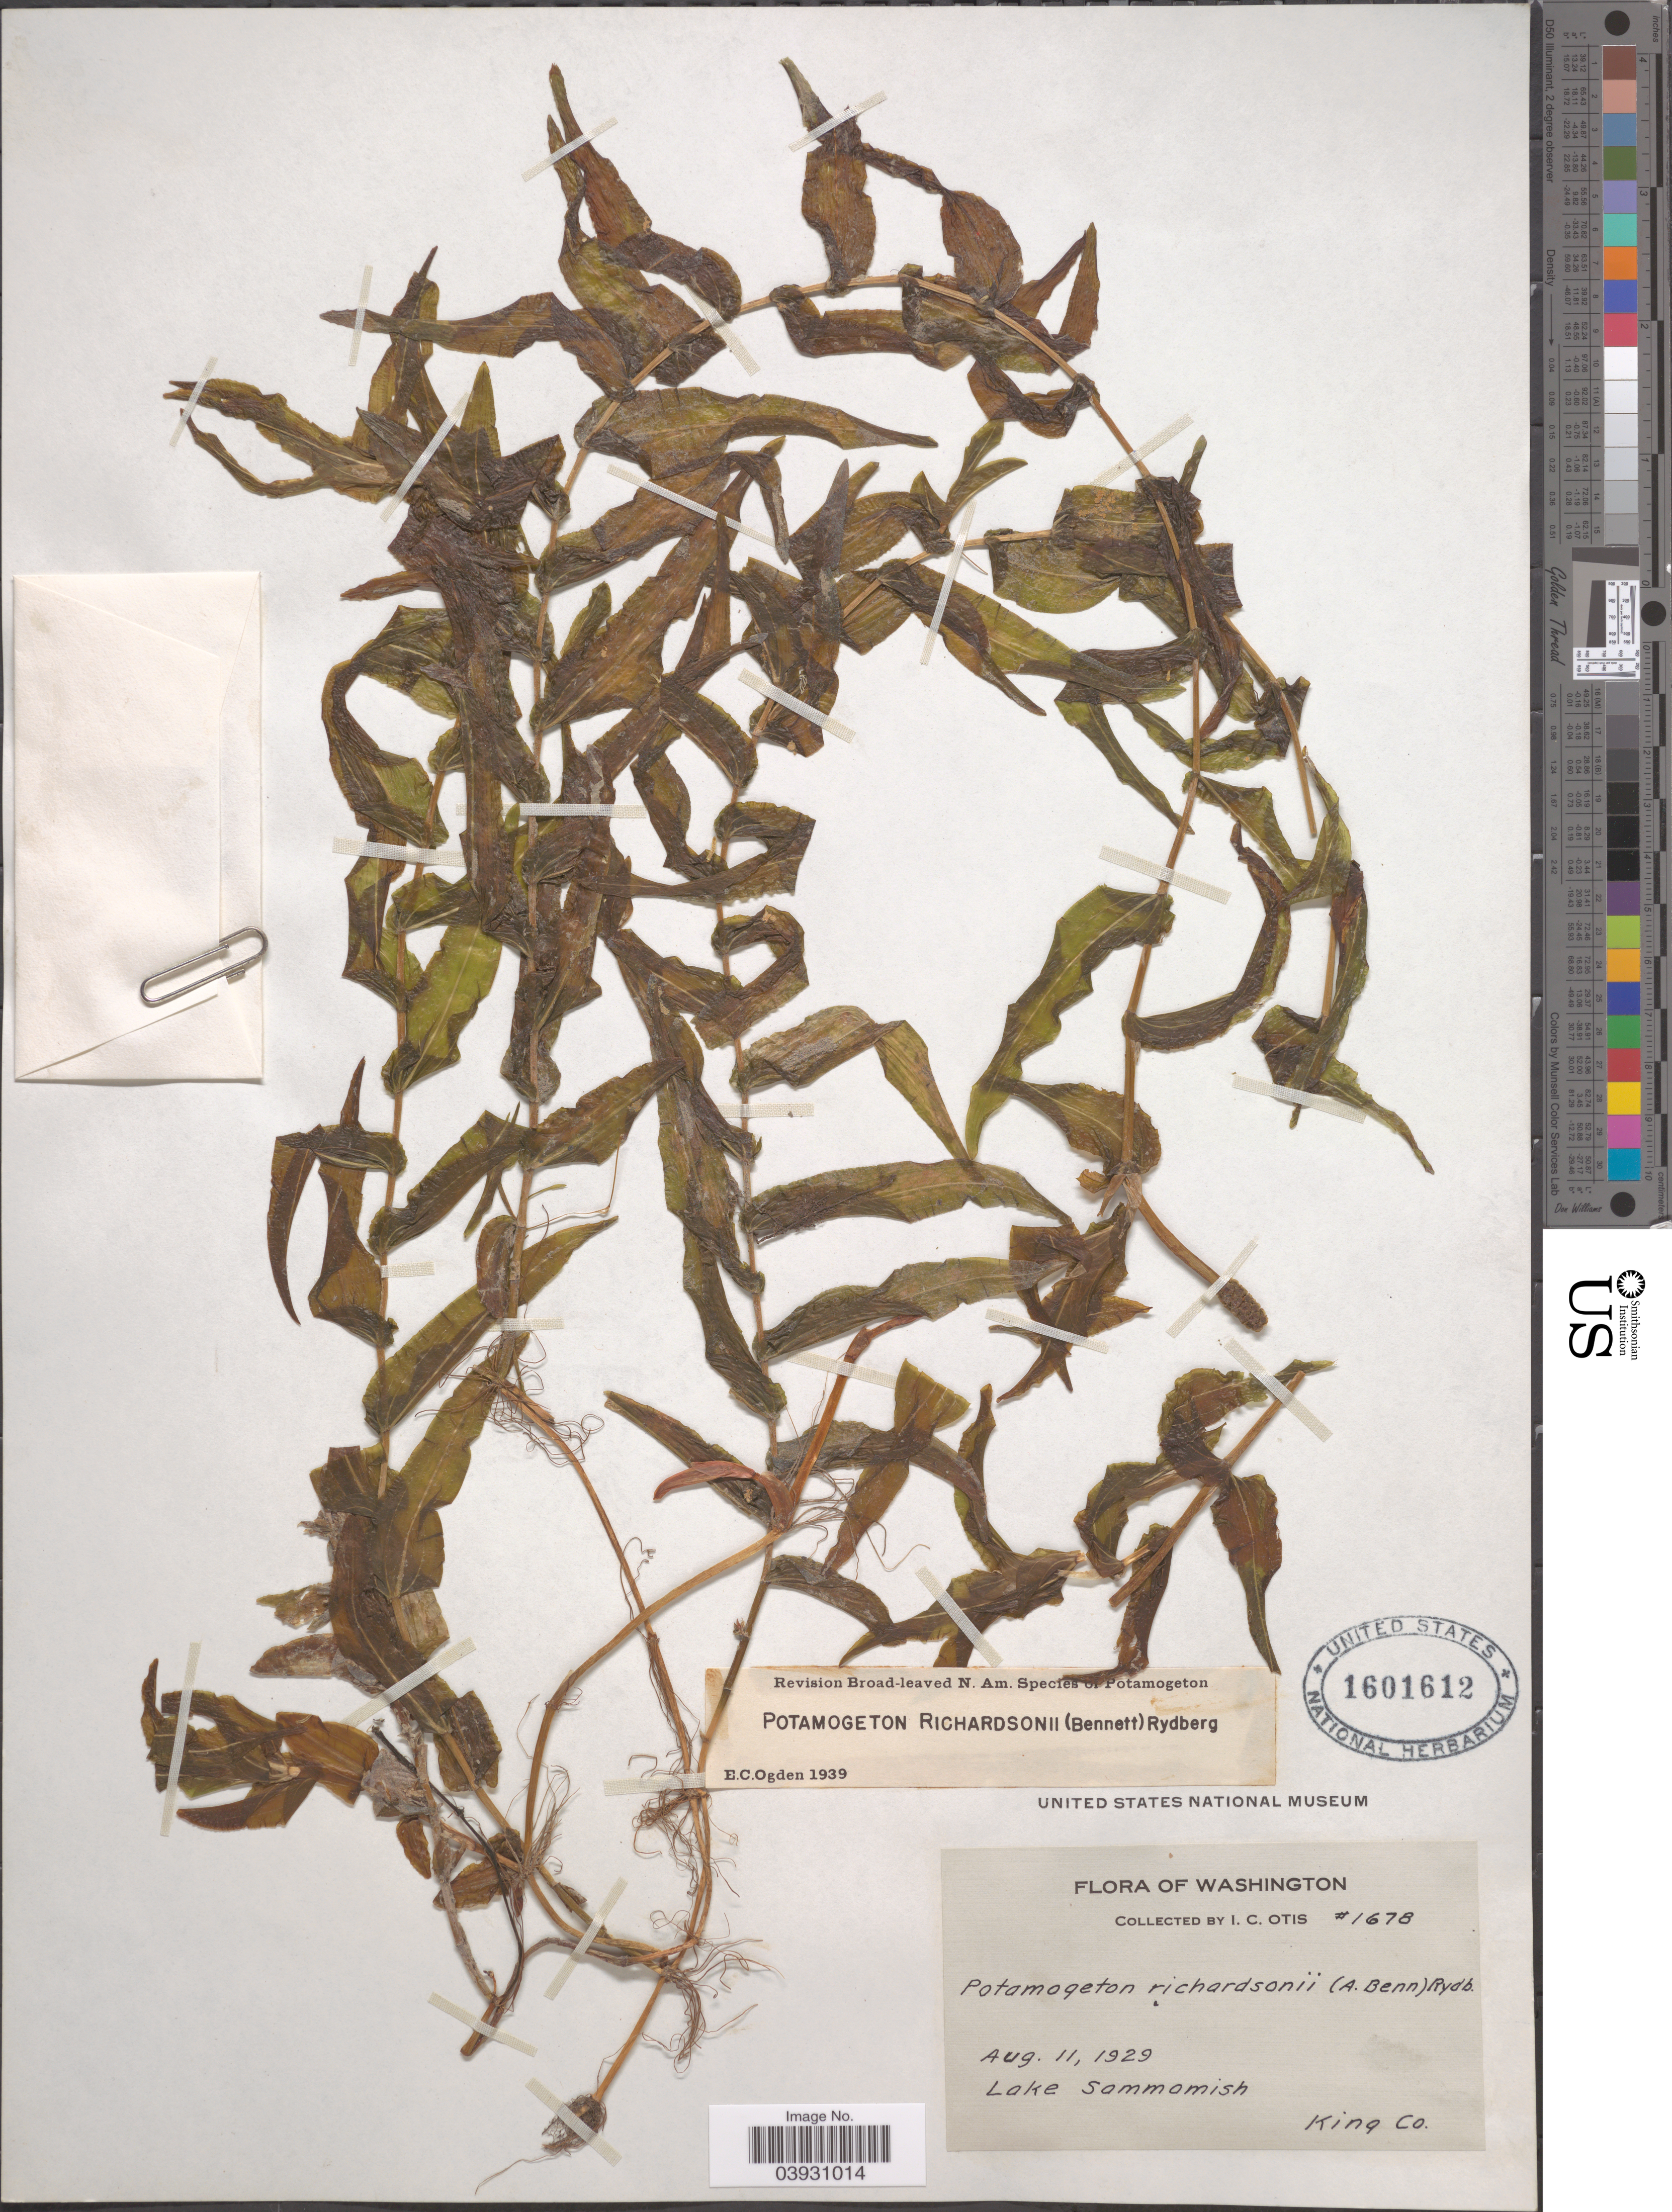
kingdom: Plantae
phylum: Tracheophyta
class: Liliopsida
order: Alismatales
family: Potamogetonaceae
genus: Potamogeton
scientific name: Potamogeton richardsonii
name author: (A.W. Benn.) Rydb.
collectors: I. C. Otis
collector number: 1678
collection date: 1929-08-11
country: United States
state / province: Washington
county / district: King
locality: Lake Sammamish, King Co.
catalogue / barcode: US 1601612